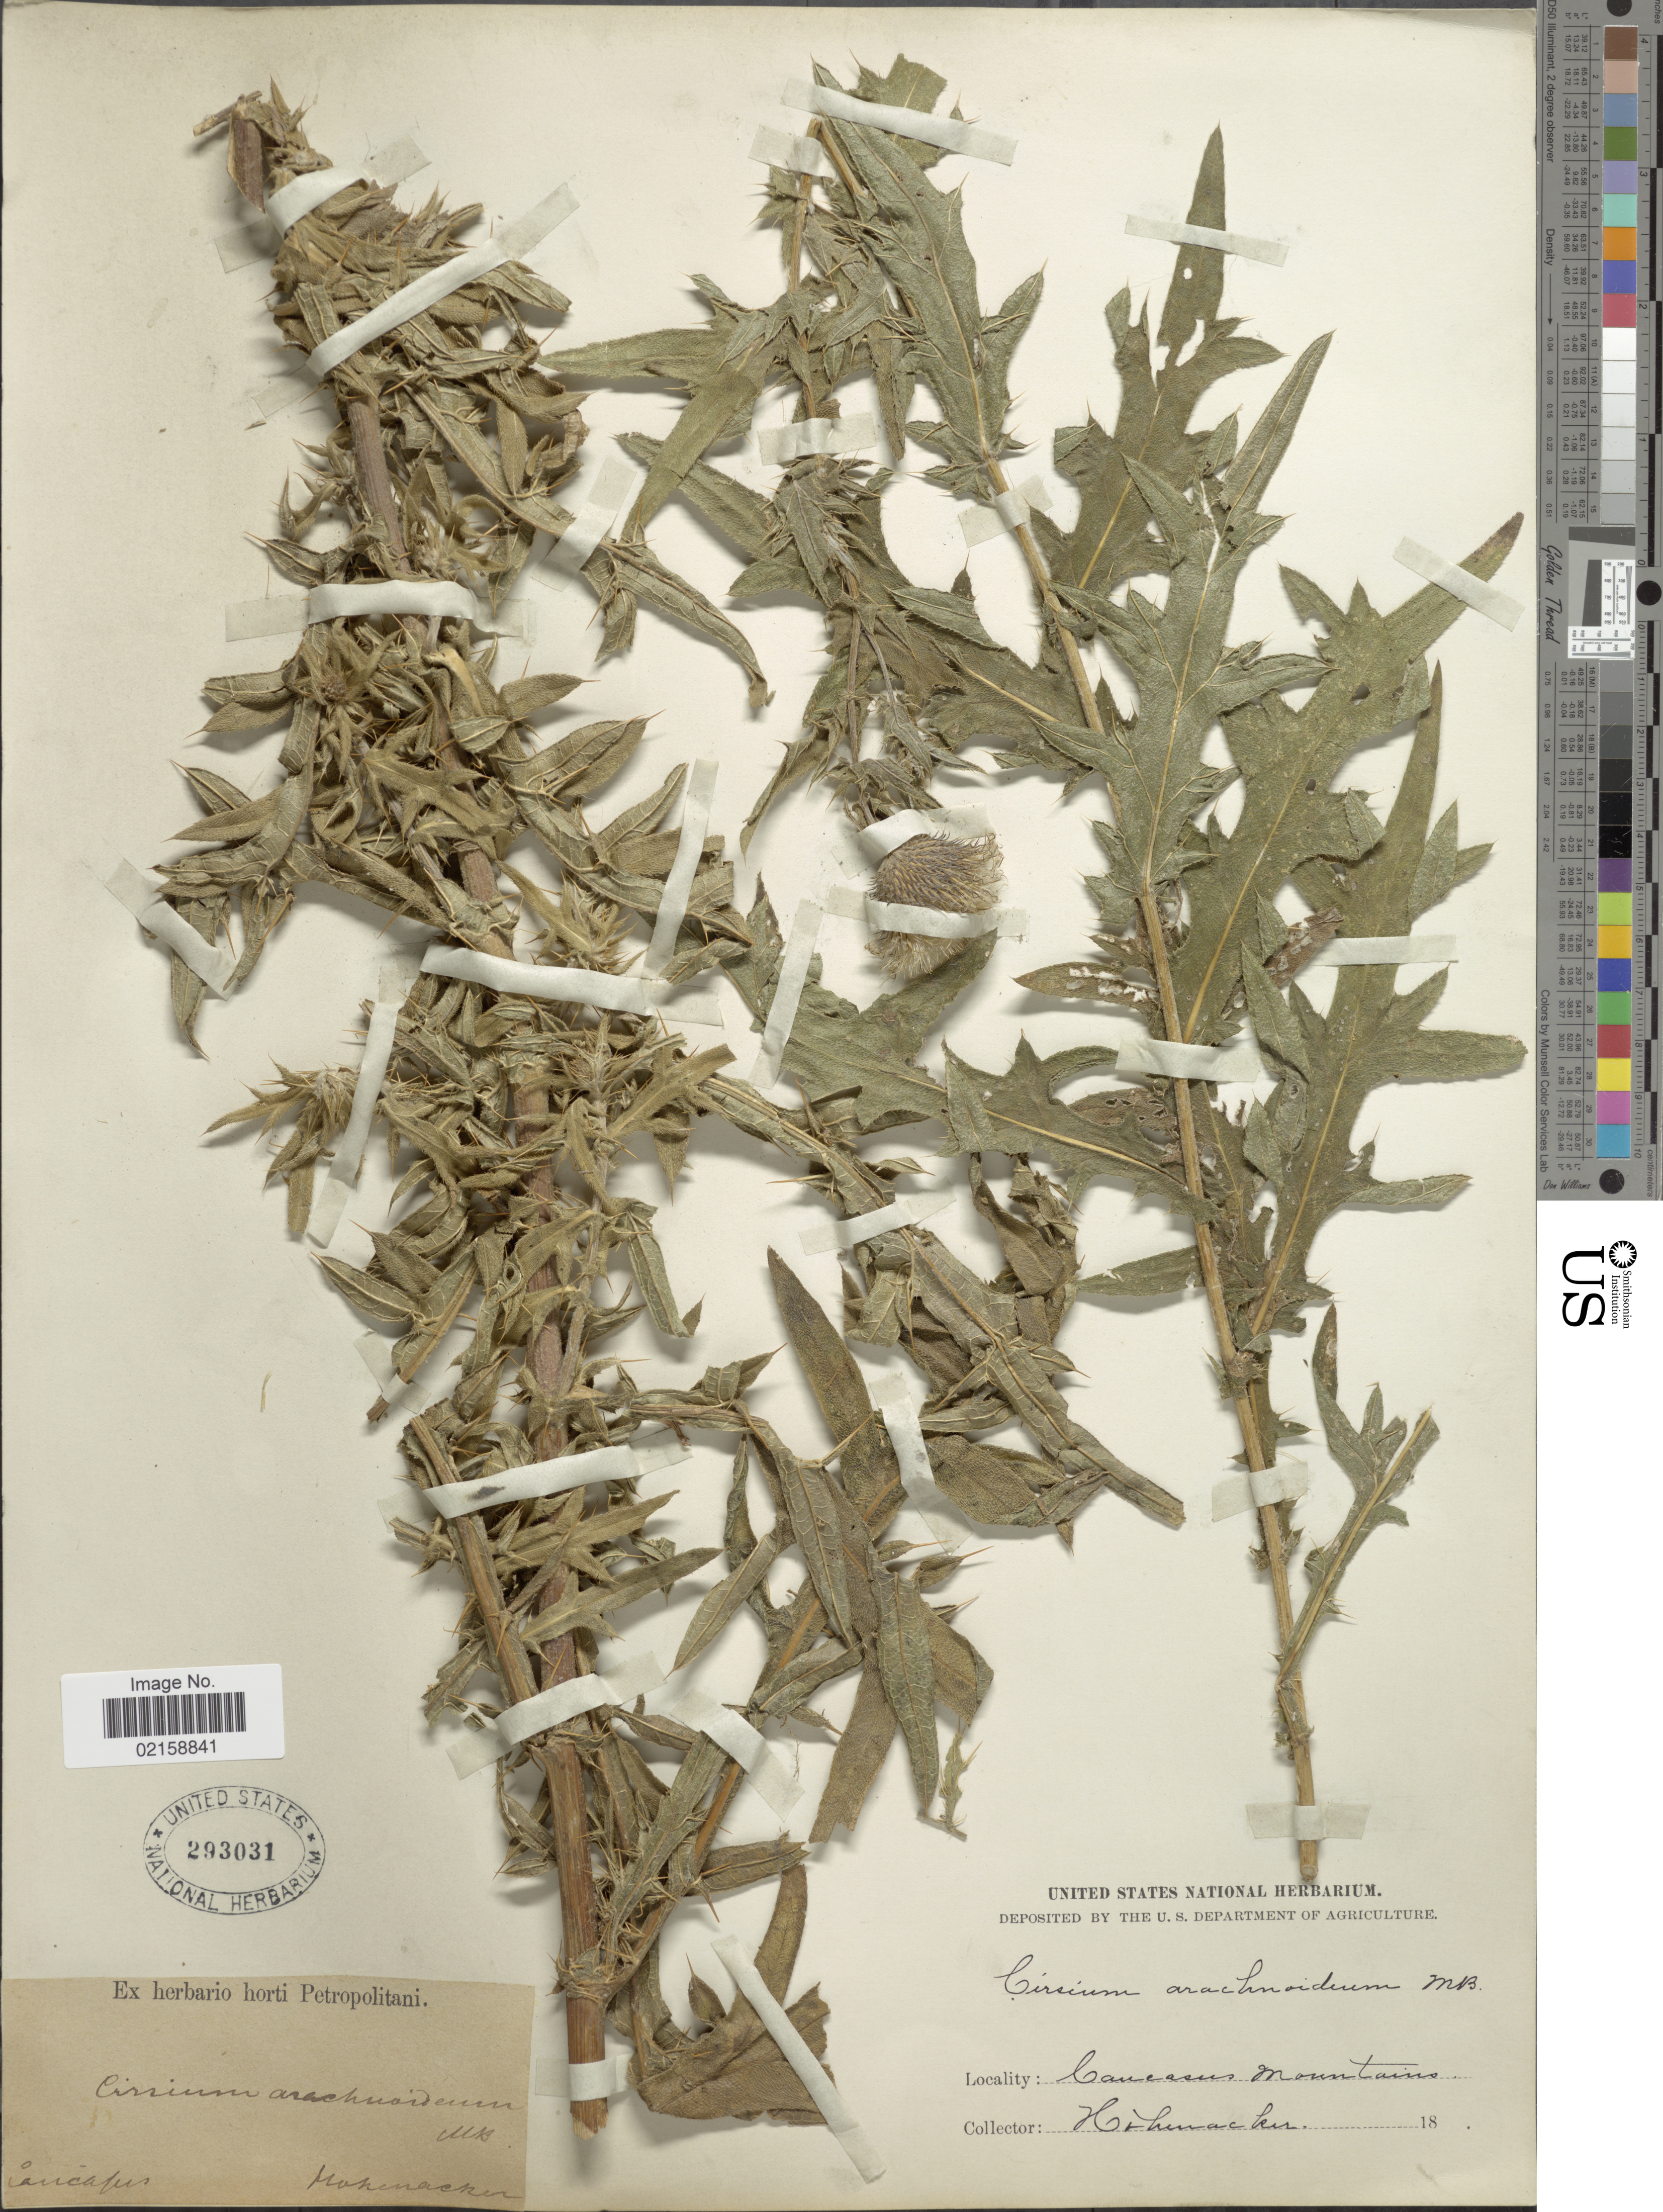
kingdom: Plantae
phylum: Tracheophyta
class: Magnoliopsida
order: Asterales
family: Asteraceae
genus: Cirsium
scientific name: Cirsium arachnoideum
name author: M. Bieb.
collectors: Hohenacker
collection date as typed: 18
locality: Caucasus Mts.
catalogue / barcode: US 293031